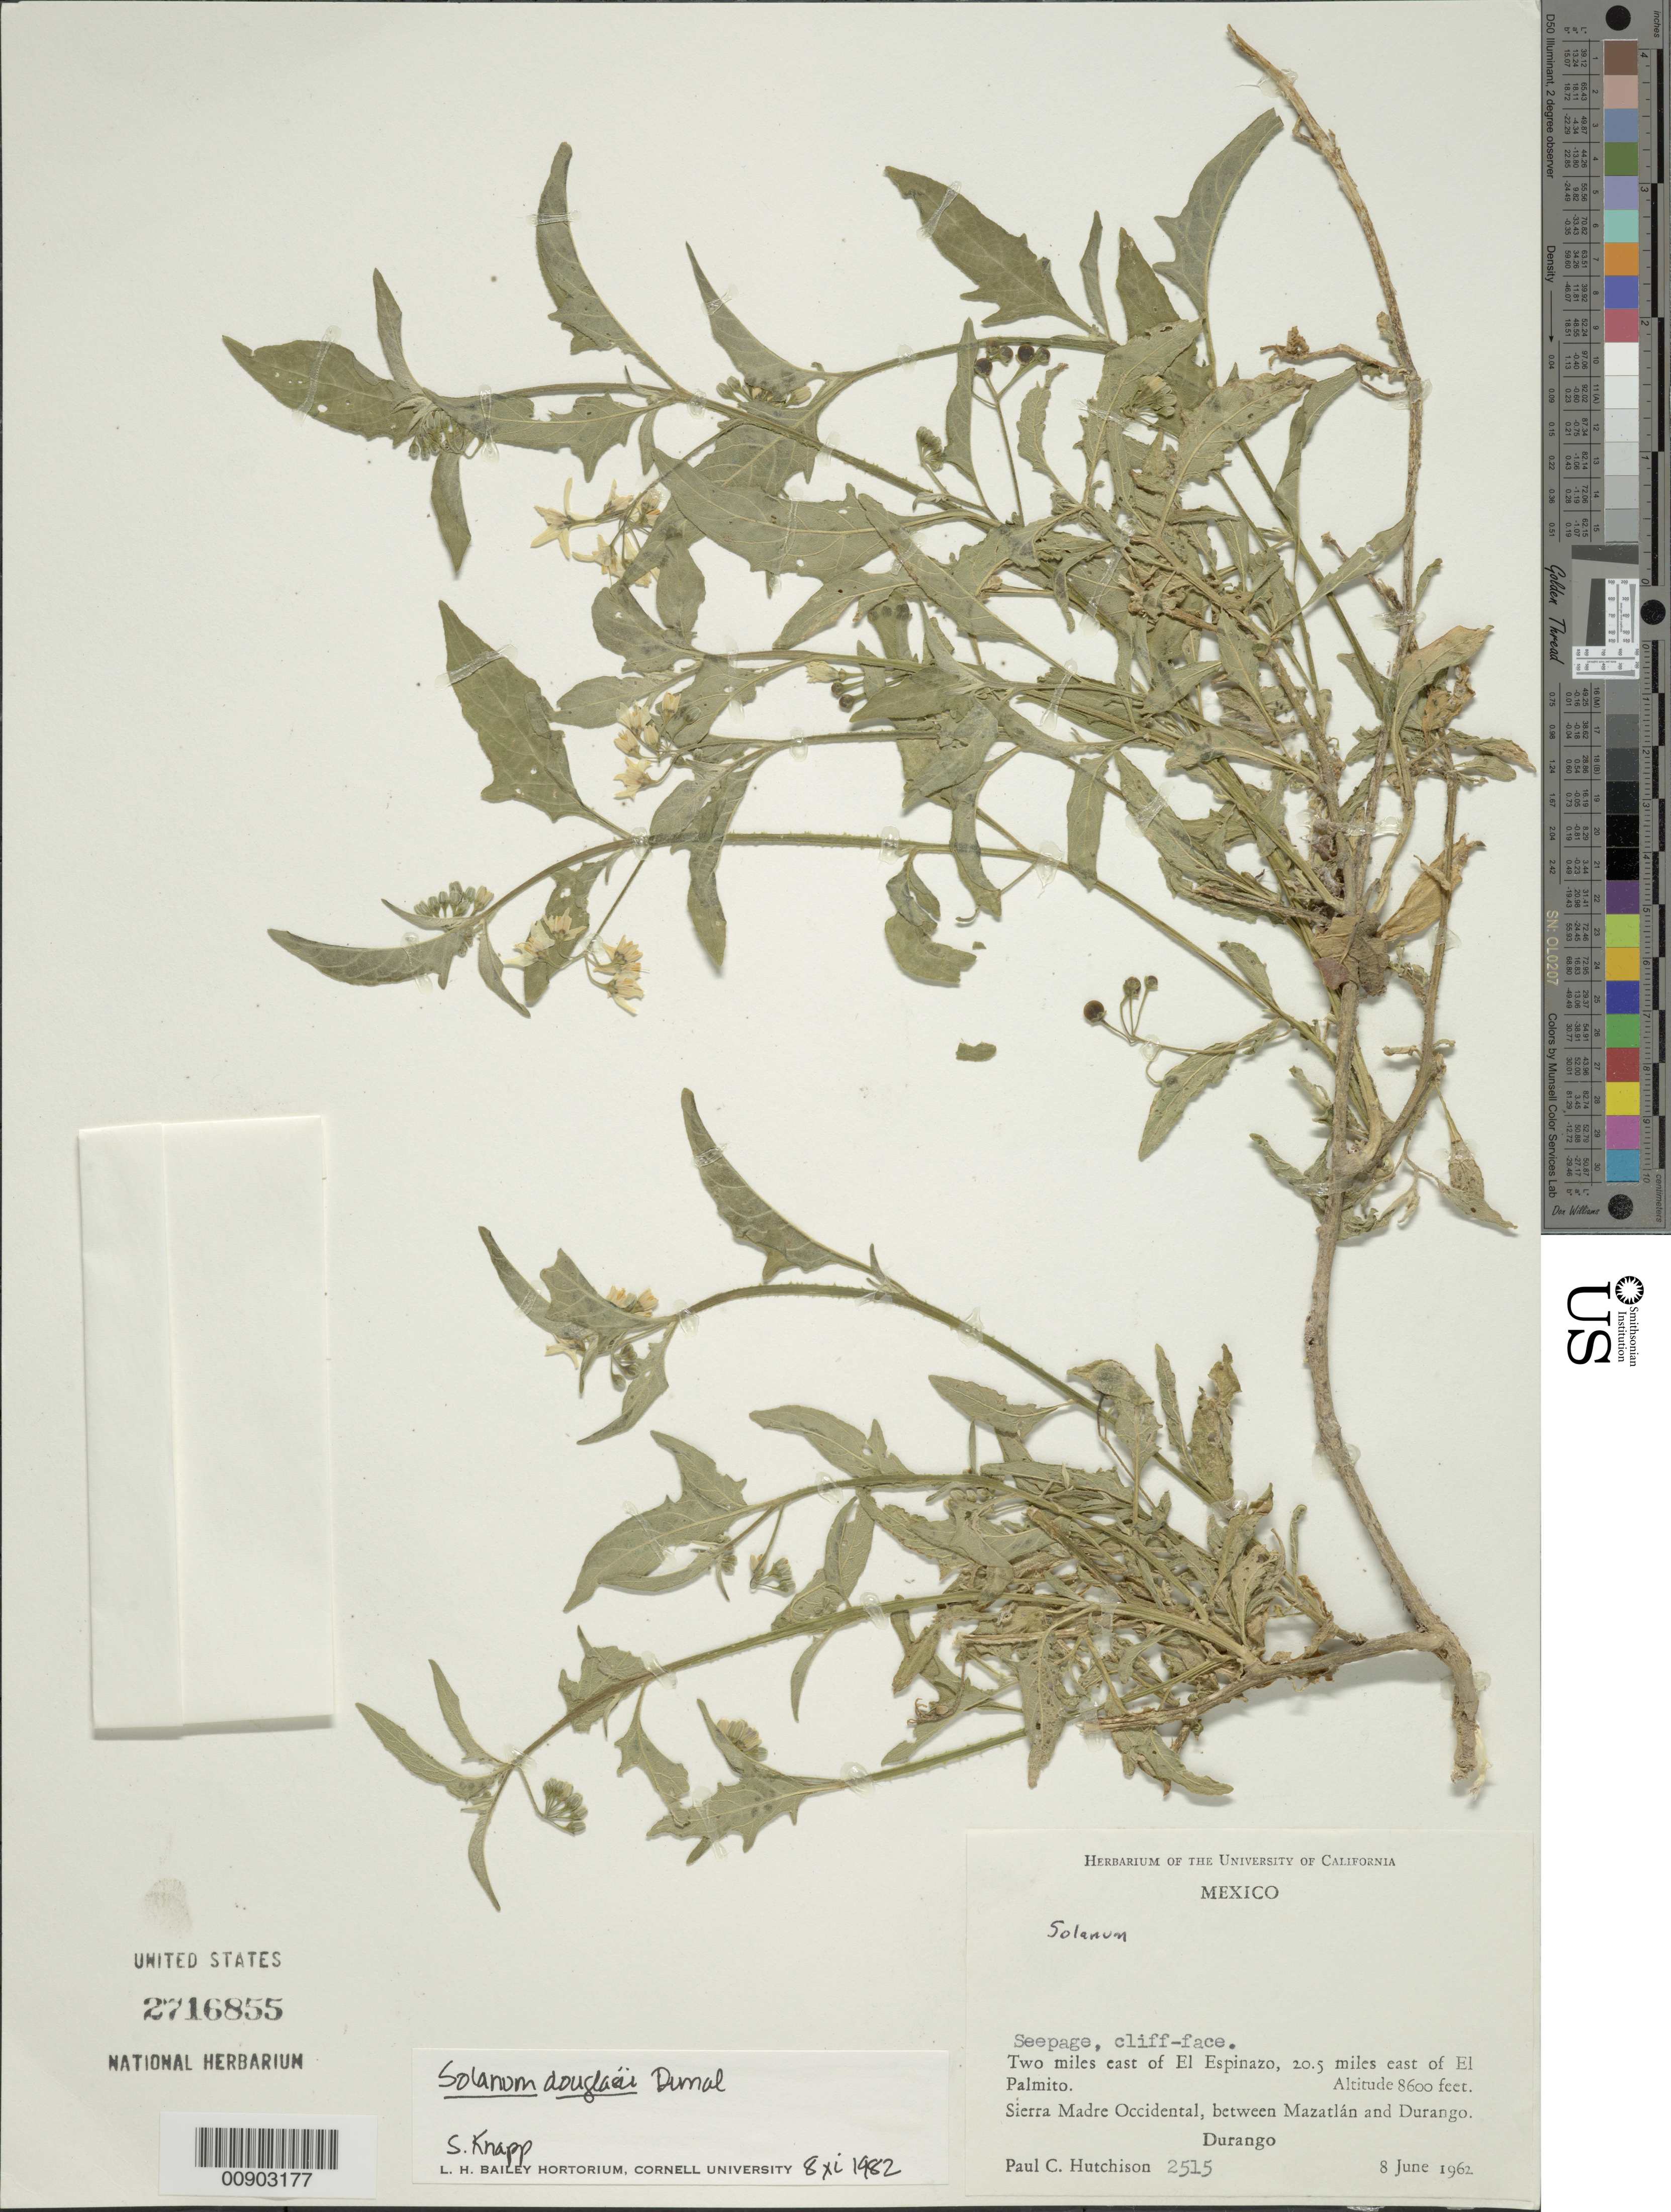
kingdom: Plantae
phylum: Tracheophyta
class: Magnoliopsida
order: Solanales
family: Solanaceae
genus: Solanum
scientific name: Solanum douglasii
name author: Dunal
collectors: P. C. Hutchison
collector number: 2515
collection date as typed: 08 Jun 1962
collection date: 1962-06-08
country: Mexico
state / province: Durango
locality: Two miles east of El Espinazo, 20.5 miles east of El Palmito. Sierra Madre Occidental, between Mazatlán and Durango.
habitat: Seepage, cliff-face.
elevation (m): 2621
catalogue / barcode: US 2716855